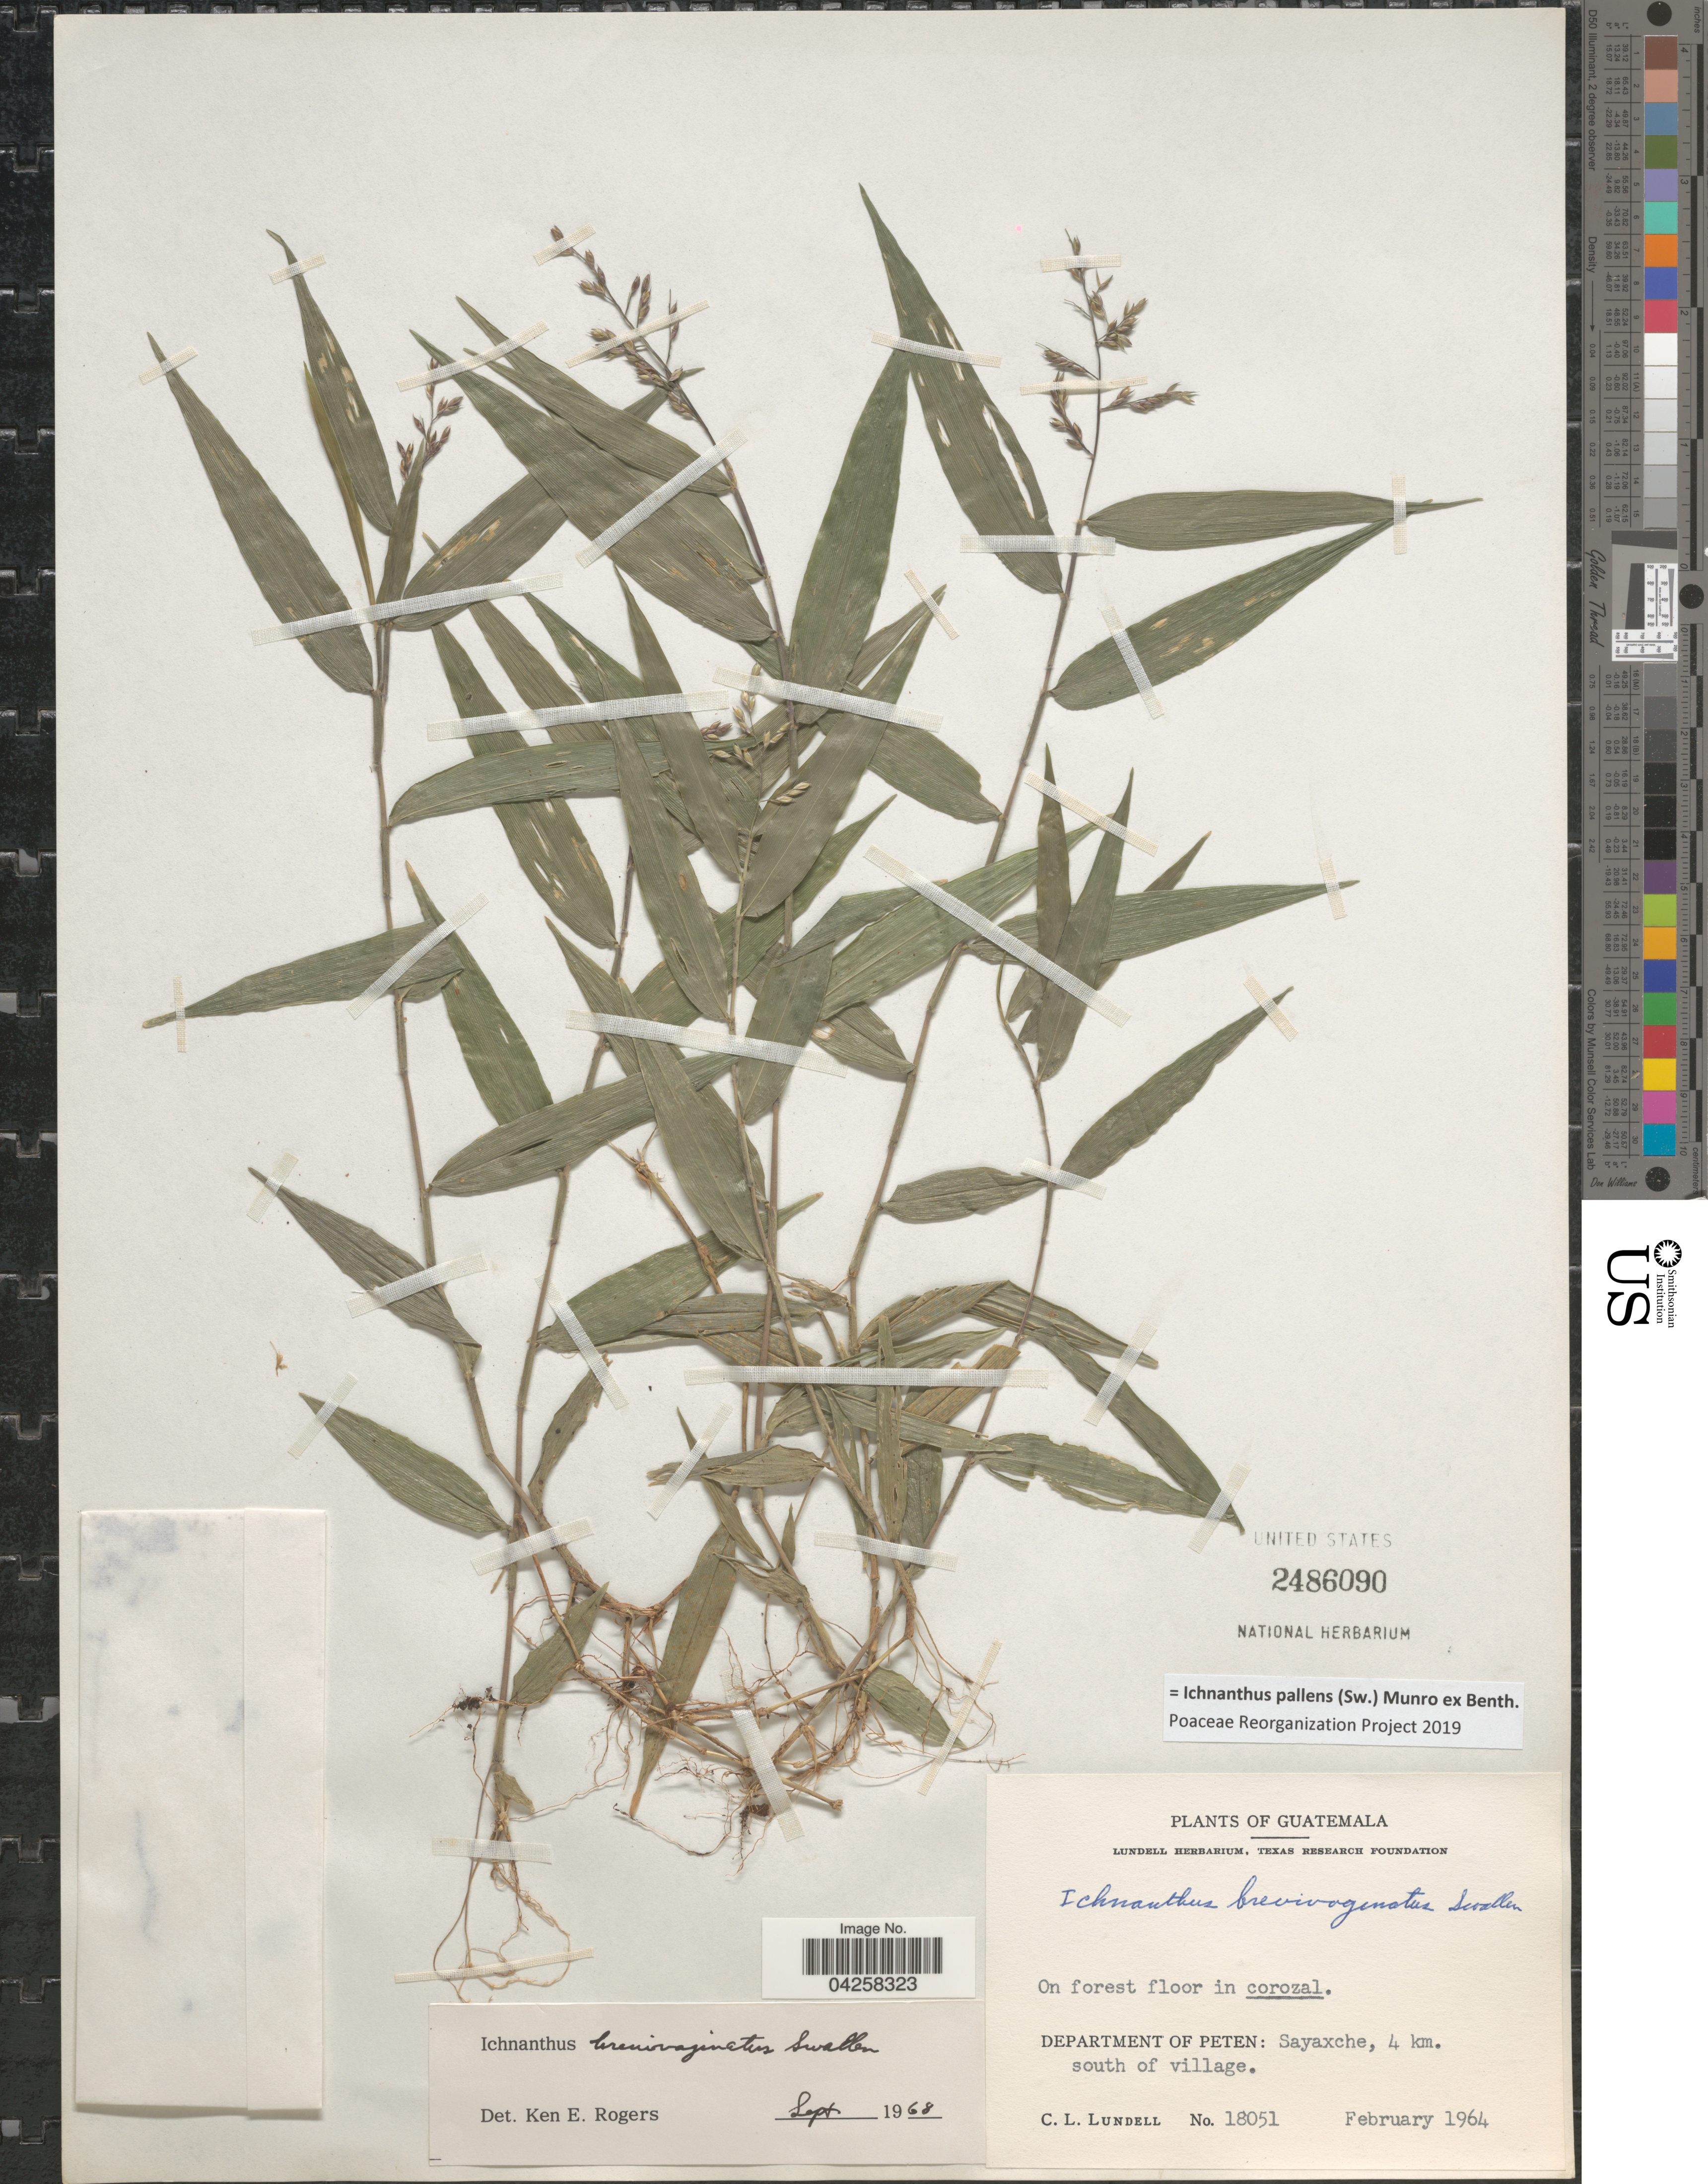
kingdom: Plantae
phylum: Tracheophyta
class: Liliopsida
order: Poales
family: Poaceae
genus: Ichnanthus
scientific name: Ichnanthus pallens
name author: (Sw.) Munro ex Benth.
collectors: C. L. Lundell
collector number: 18051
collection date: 1964-02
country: Guatemala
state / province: El Peten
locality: Department of Peten: Sayaxche, 4 km. south of village.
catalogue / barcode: US 2486090